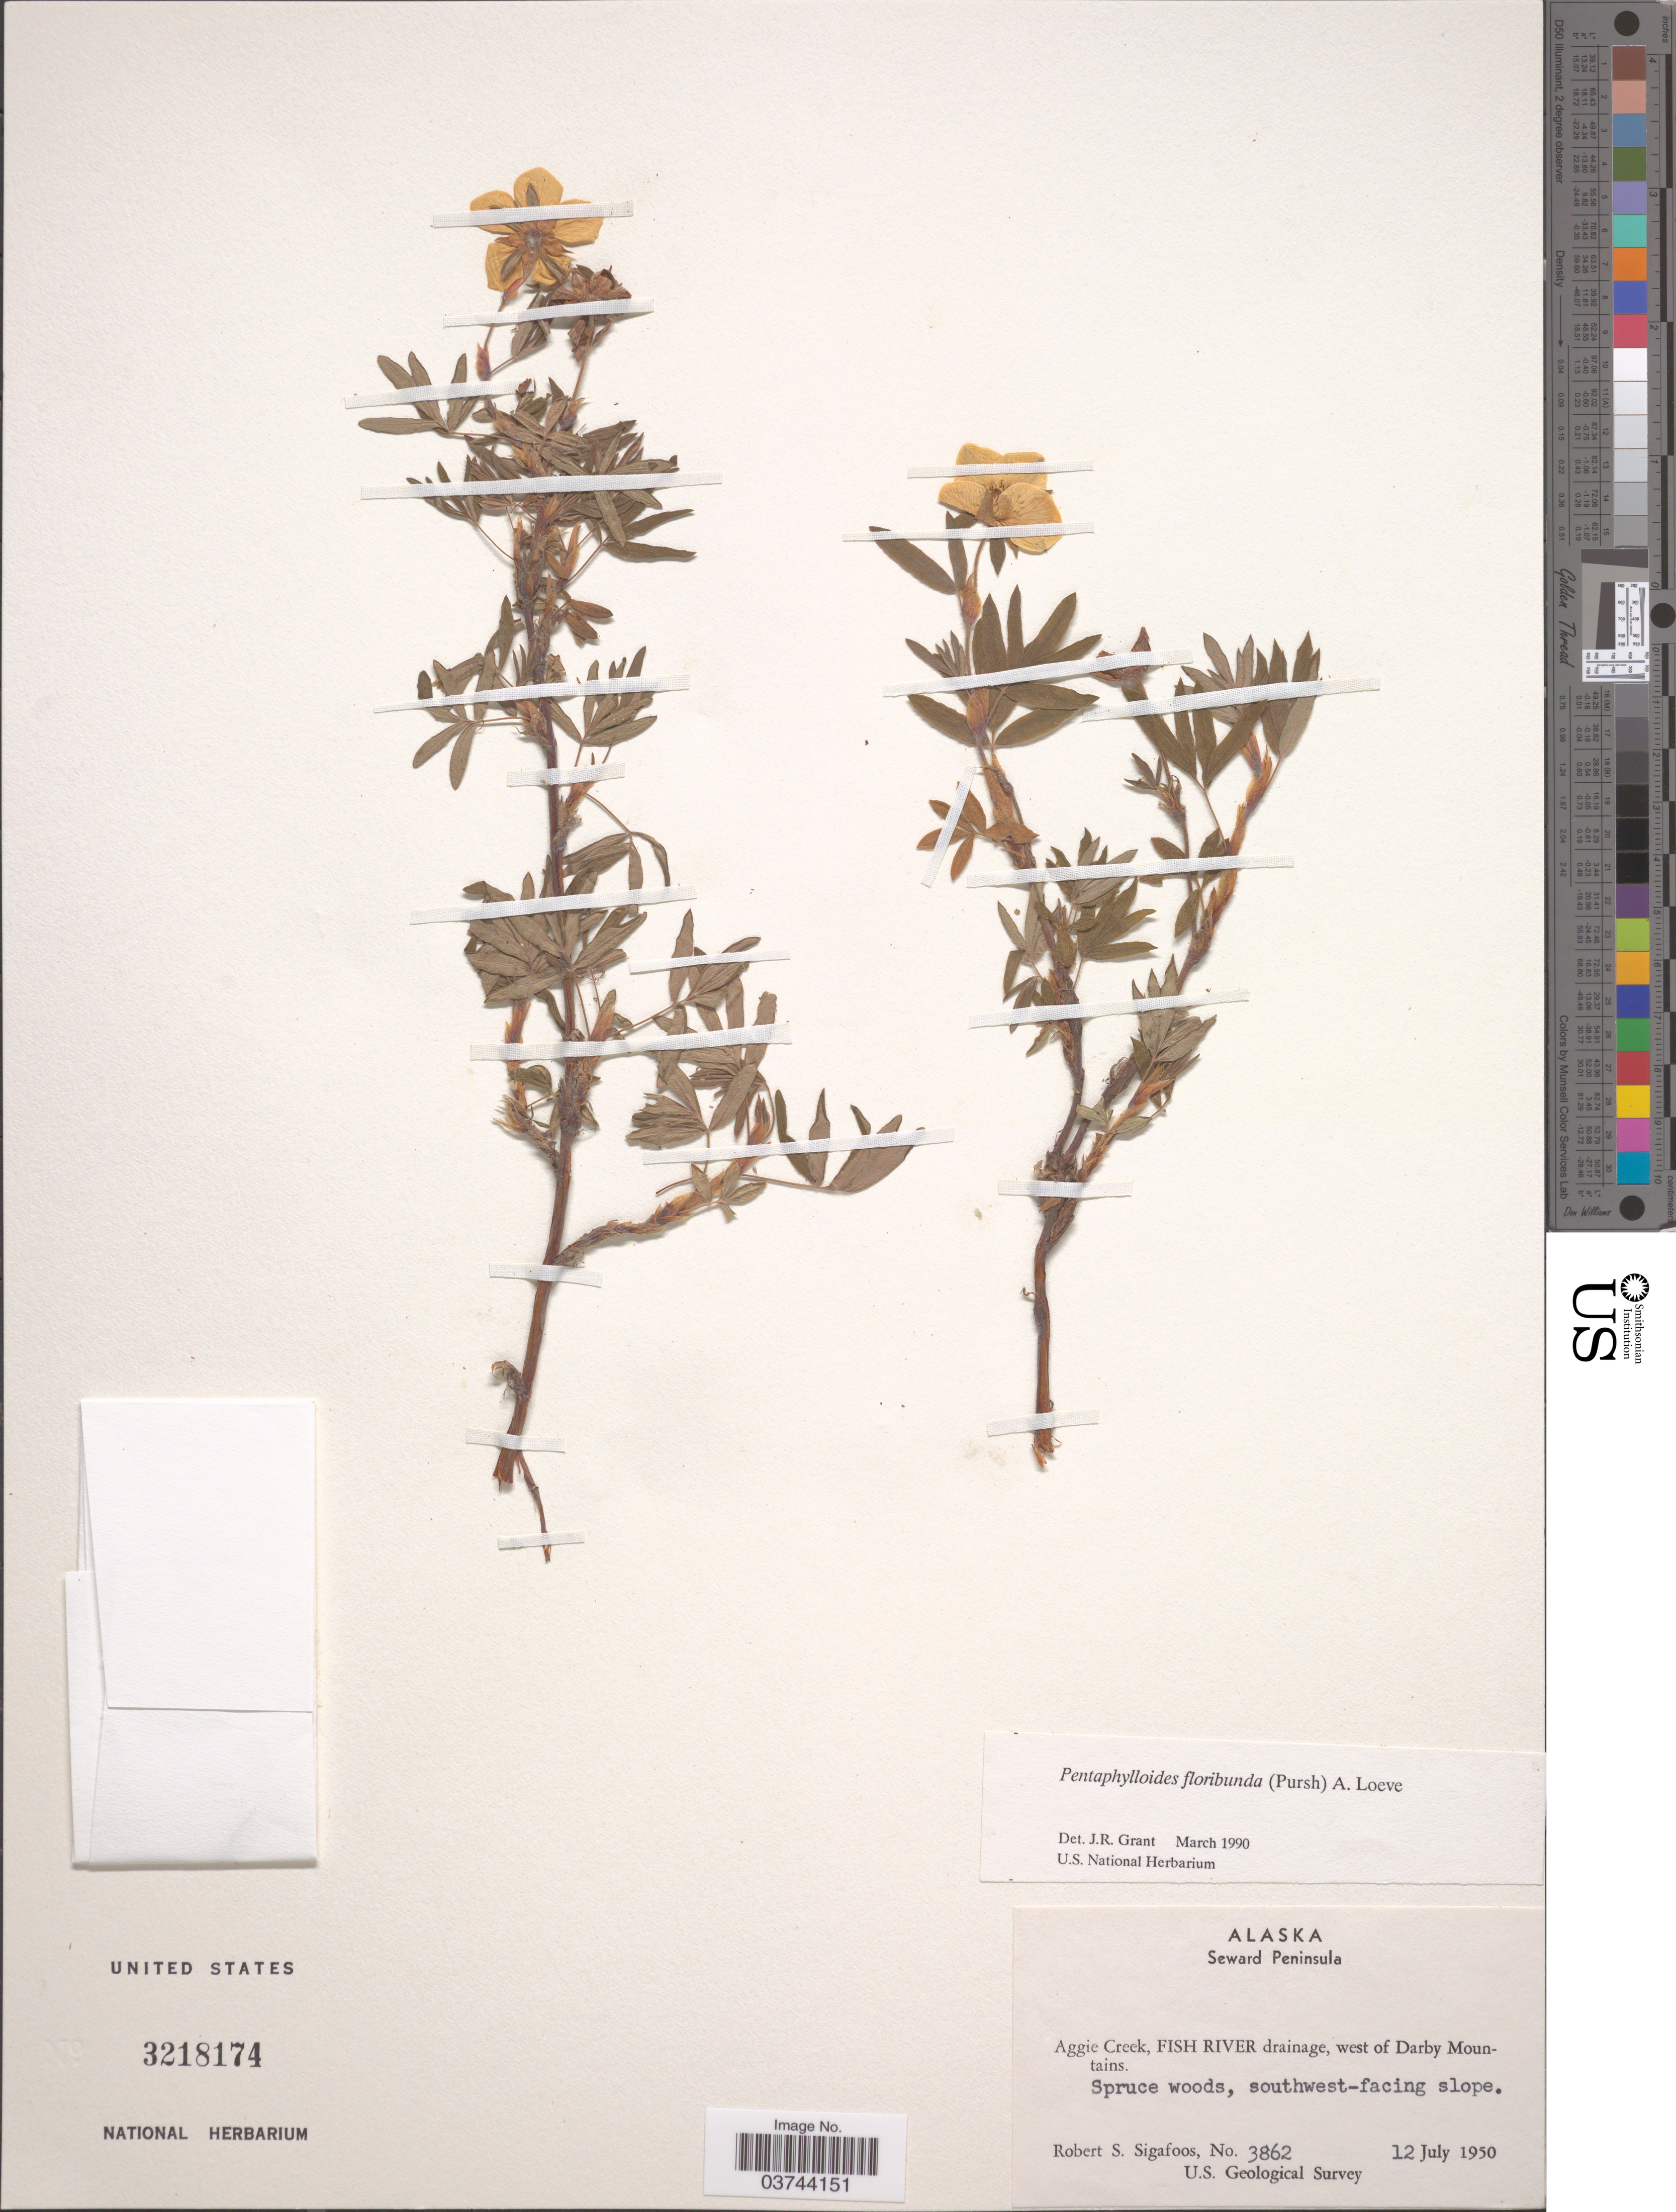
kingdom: Plantae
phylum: Tracheophyta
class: Magnoliopsida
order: Rosales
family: Rosaceae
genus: Dasiphora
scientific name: Dasiphora fruticosa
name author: (L.) Rydb.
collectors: R. Sigafoos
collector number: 3862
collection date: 1950-07-12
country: United States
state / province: Alaska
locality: Seward Peninsula. Aggie Creek, Fish River drainage, west of Darby Mountains. Spruce woods, southwest-facing slope.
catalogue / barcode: US 3218174